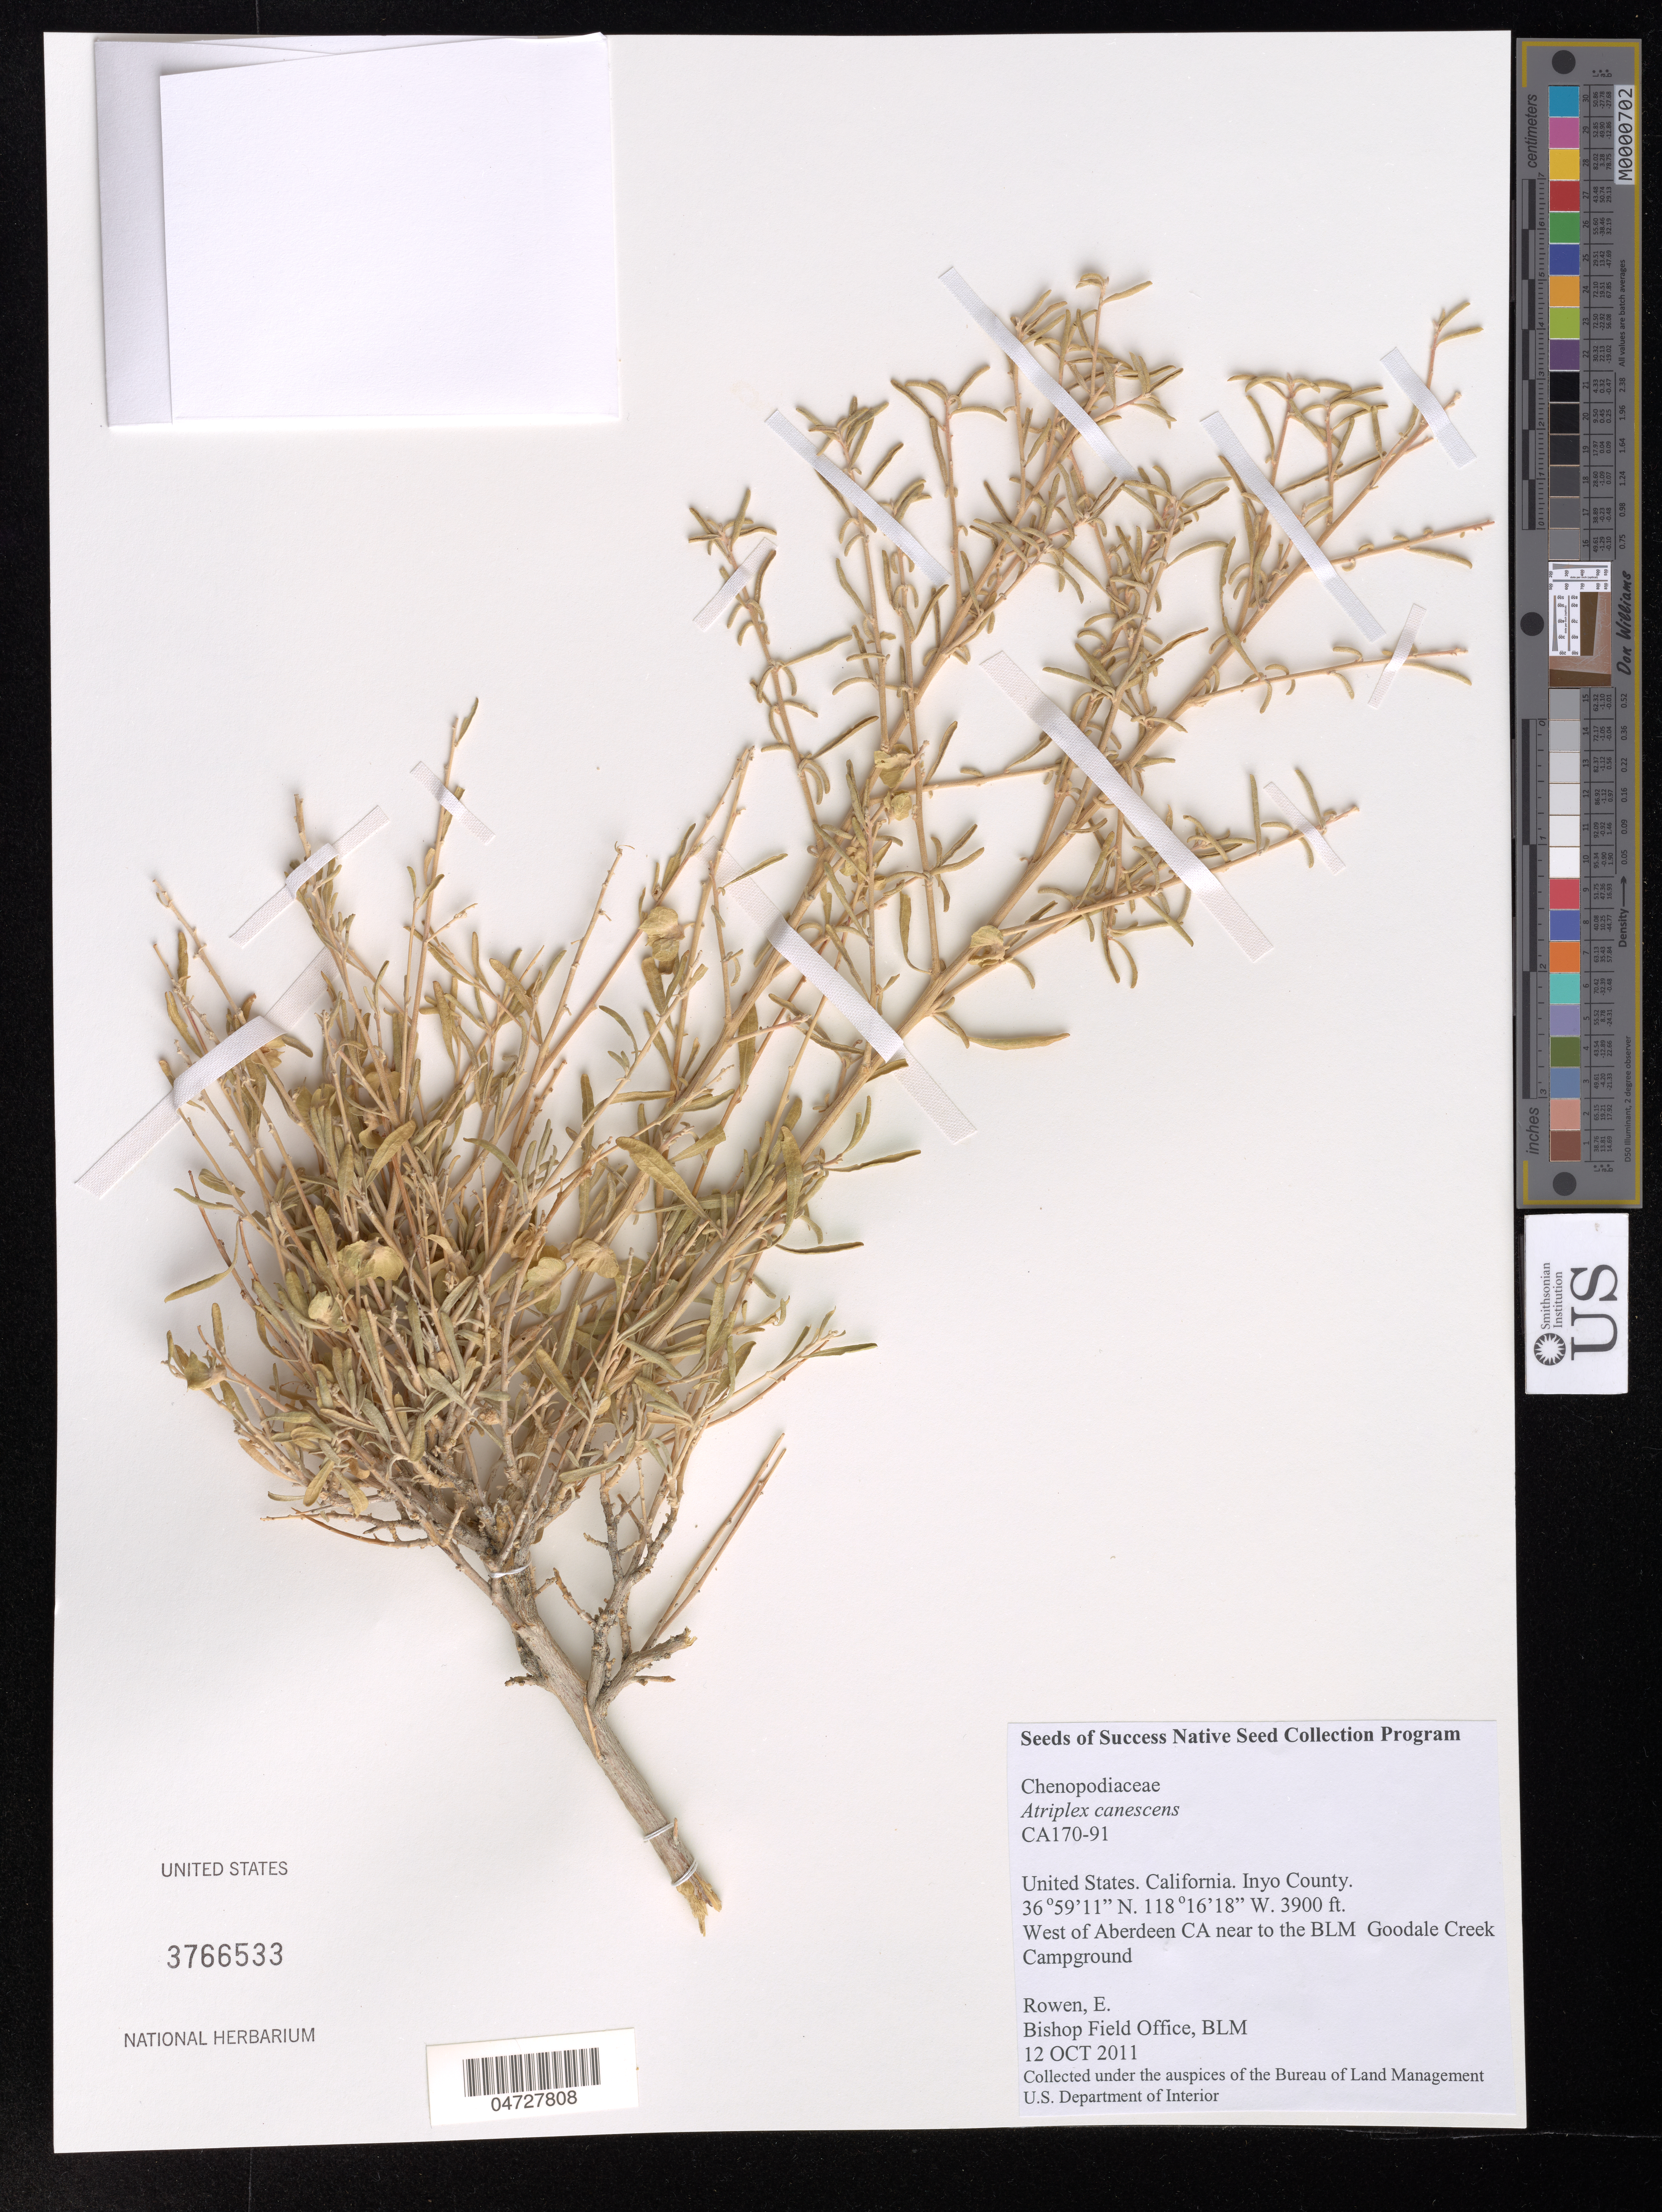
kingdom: Plantae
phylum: Tracheophyta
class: Magnoliopsida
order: Caryophyllales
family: Amaranthaceae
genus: Atriplex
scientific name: Atriplex canescens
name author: (Pursh) Nutt.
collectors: E. Rowen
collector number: CA170-91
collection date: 2011-10-12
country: United States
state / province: California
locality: Inyo County. West of Aberdeen CA near to the BLM Goodale Creek Campground.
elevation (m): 1189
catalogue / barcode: US 3766533